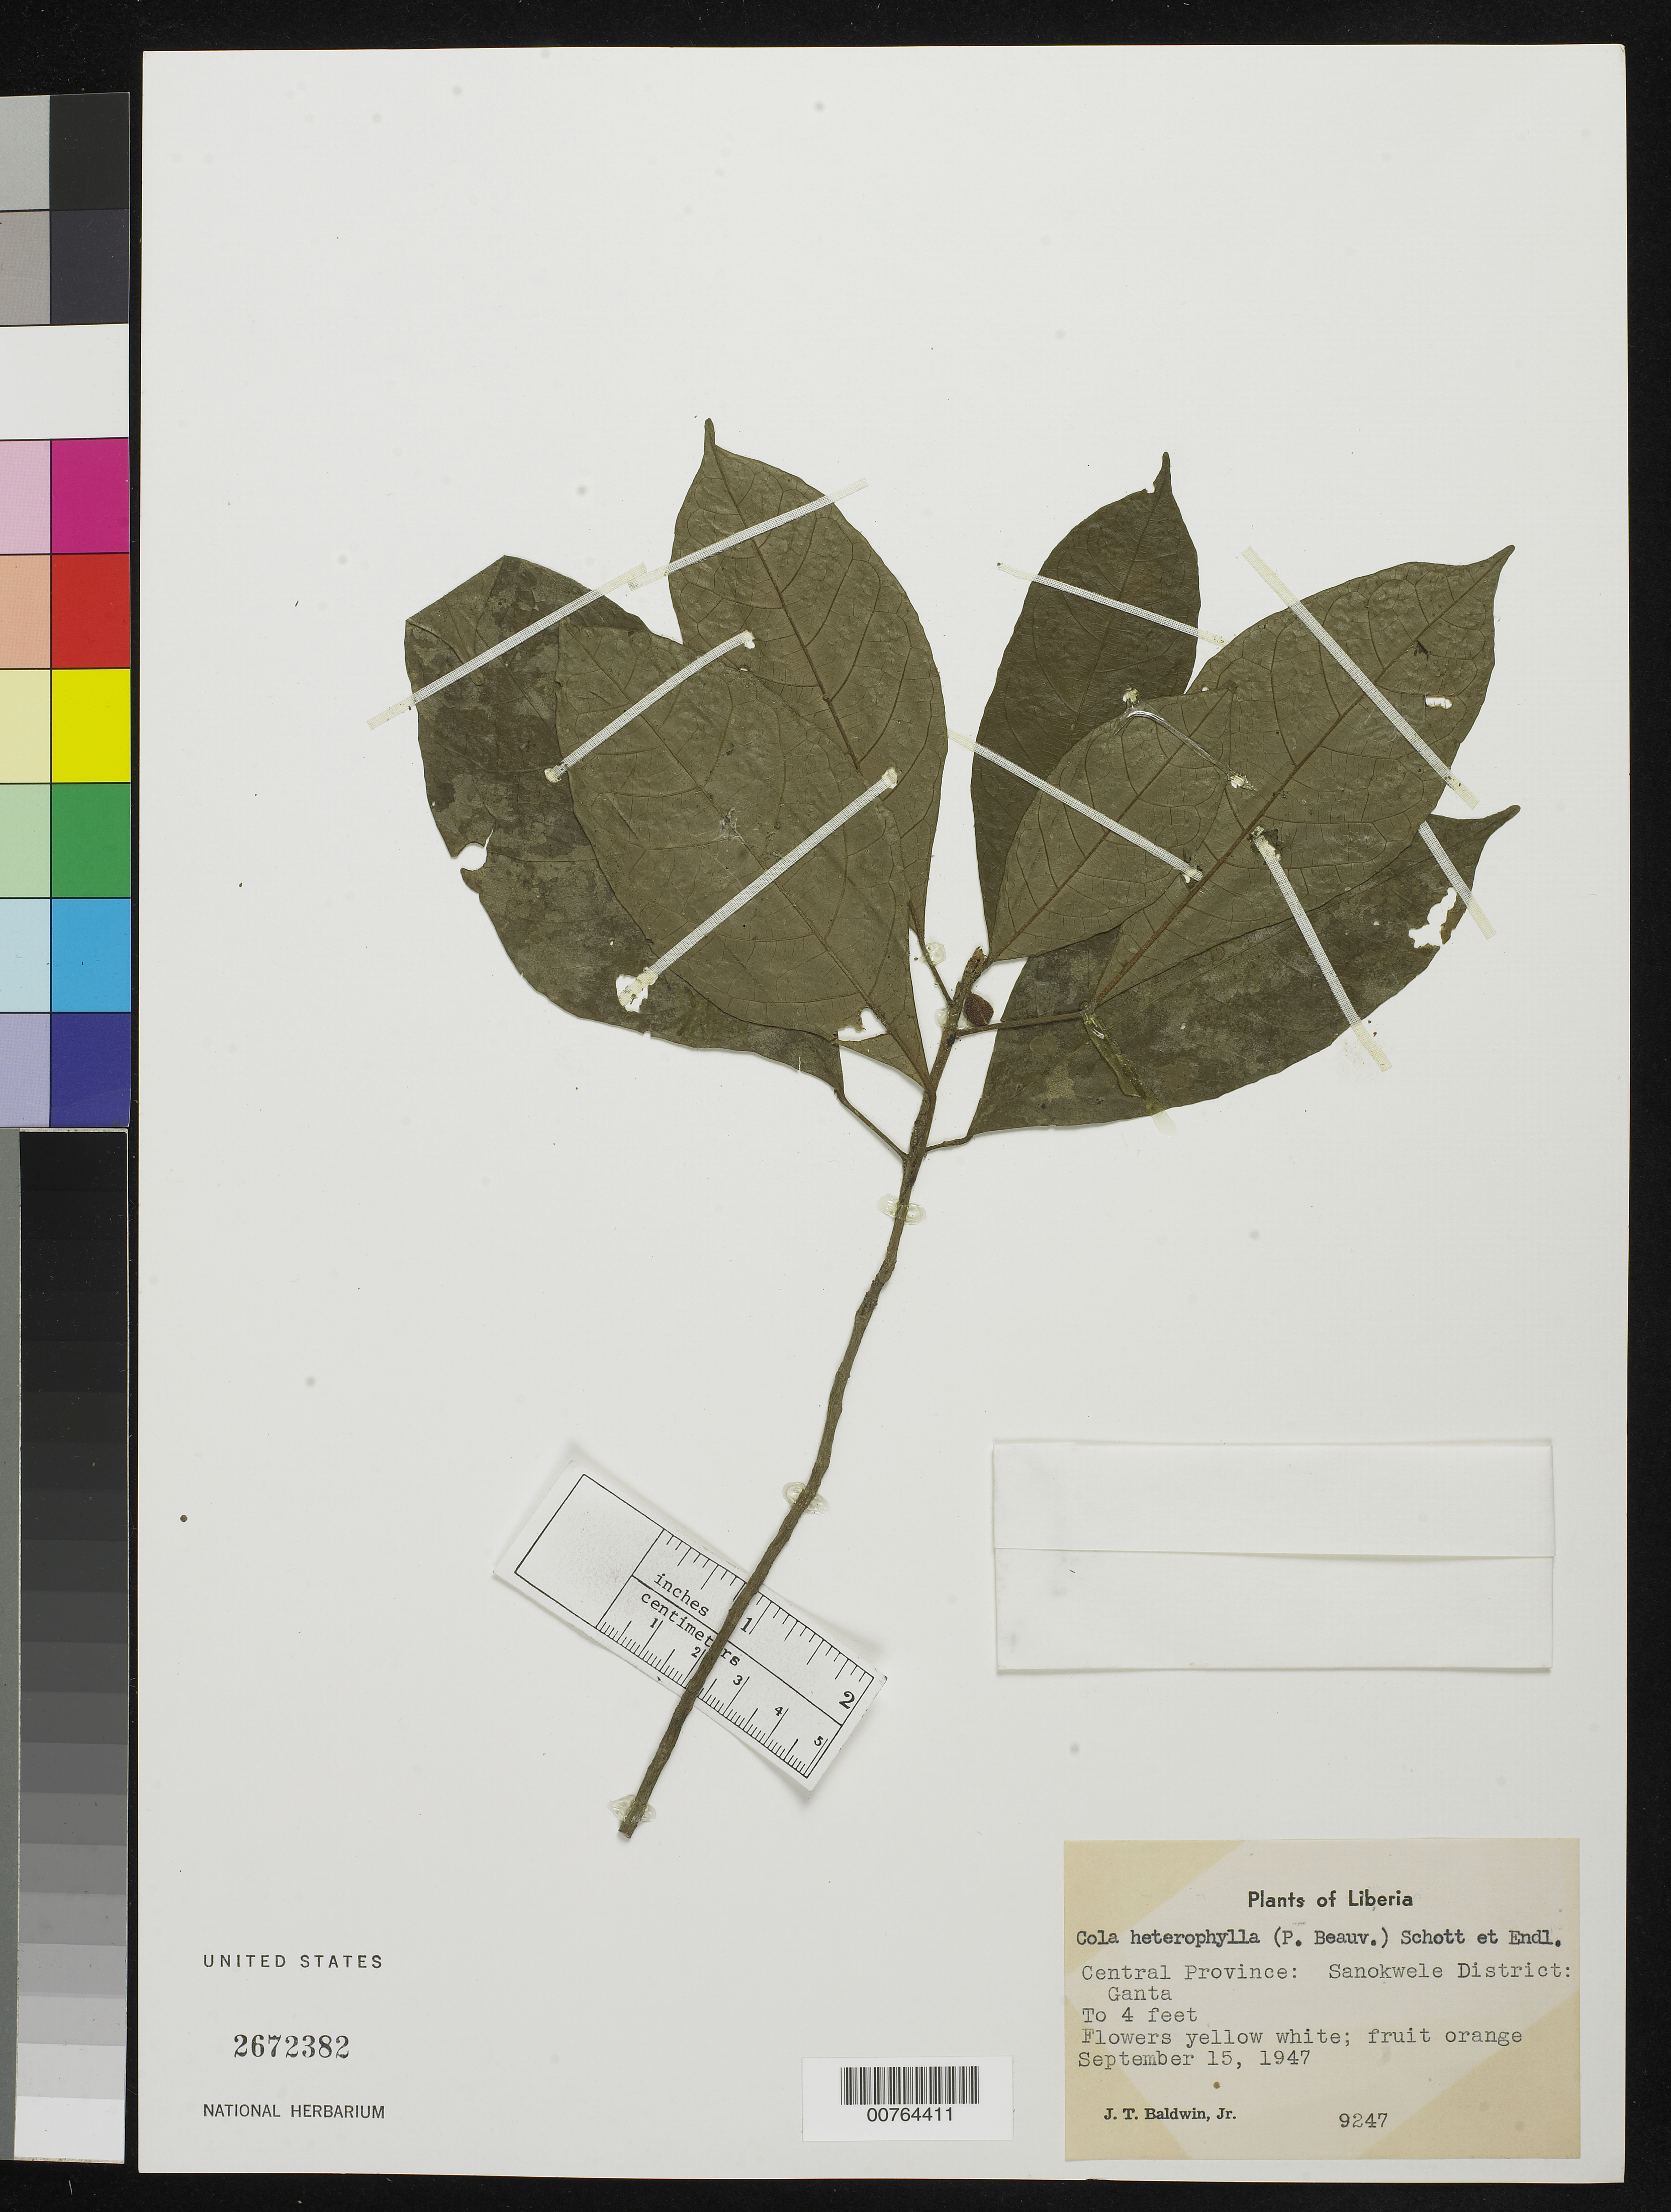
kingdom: Plantae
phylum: Tracheophyta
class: Magnoliopsida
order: Malvales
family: Malvaceae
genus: Cola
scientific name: Cola heterophylla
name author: (P. Beauv.) Schott & Endl.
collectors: J. T. Baldwin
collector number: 9247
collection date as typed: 15 Sep 1947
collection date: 1947-09-15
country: Liberia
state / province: Nimba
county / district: Ganta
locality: Central Province: Sanokwele District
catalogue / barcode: US 2672382